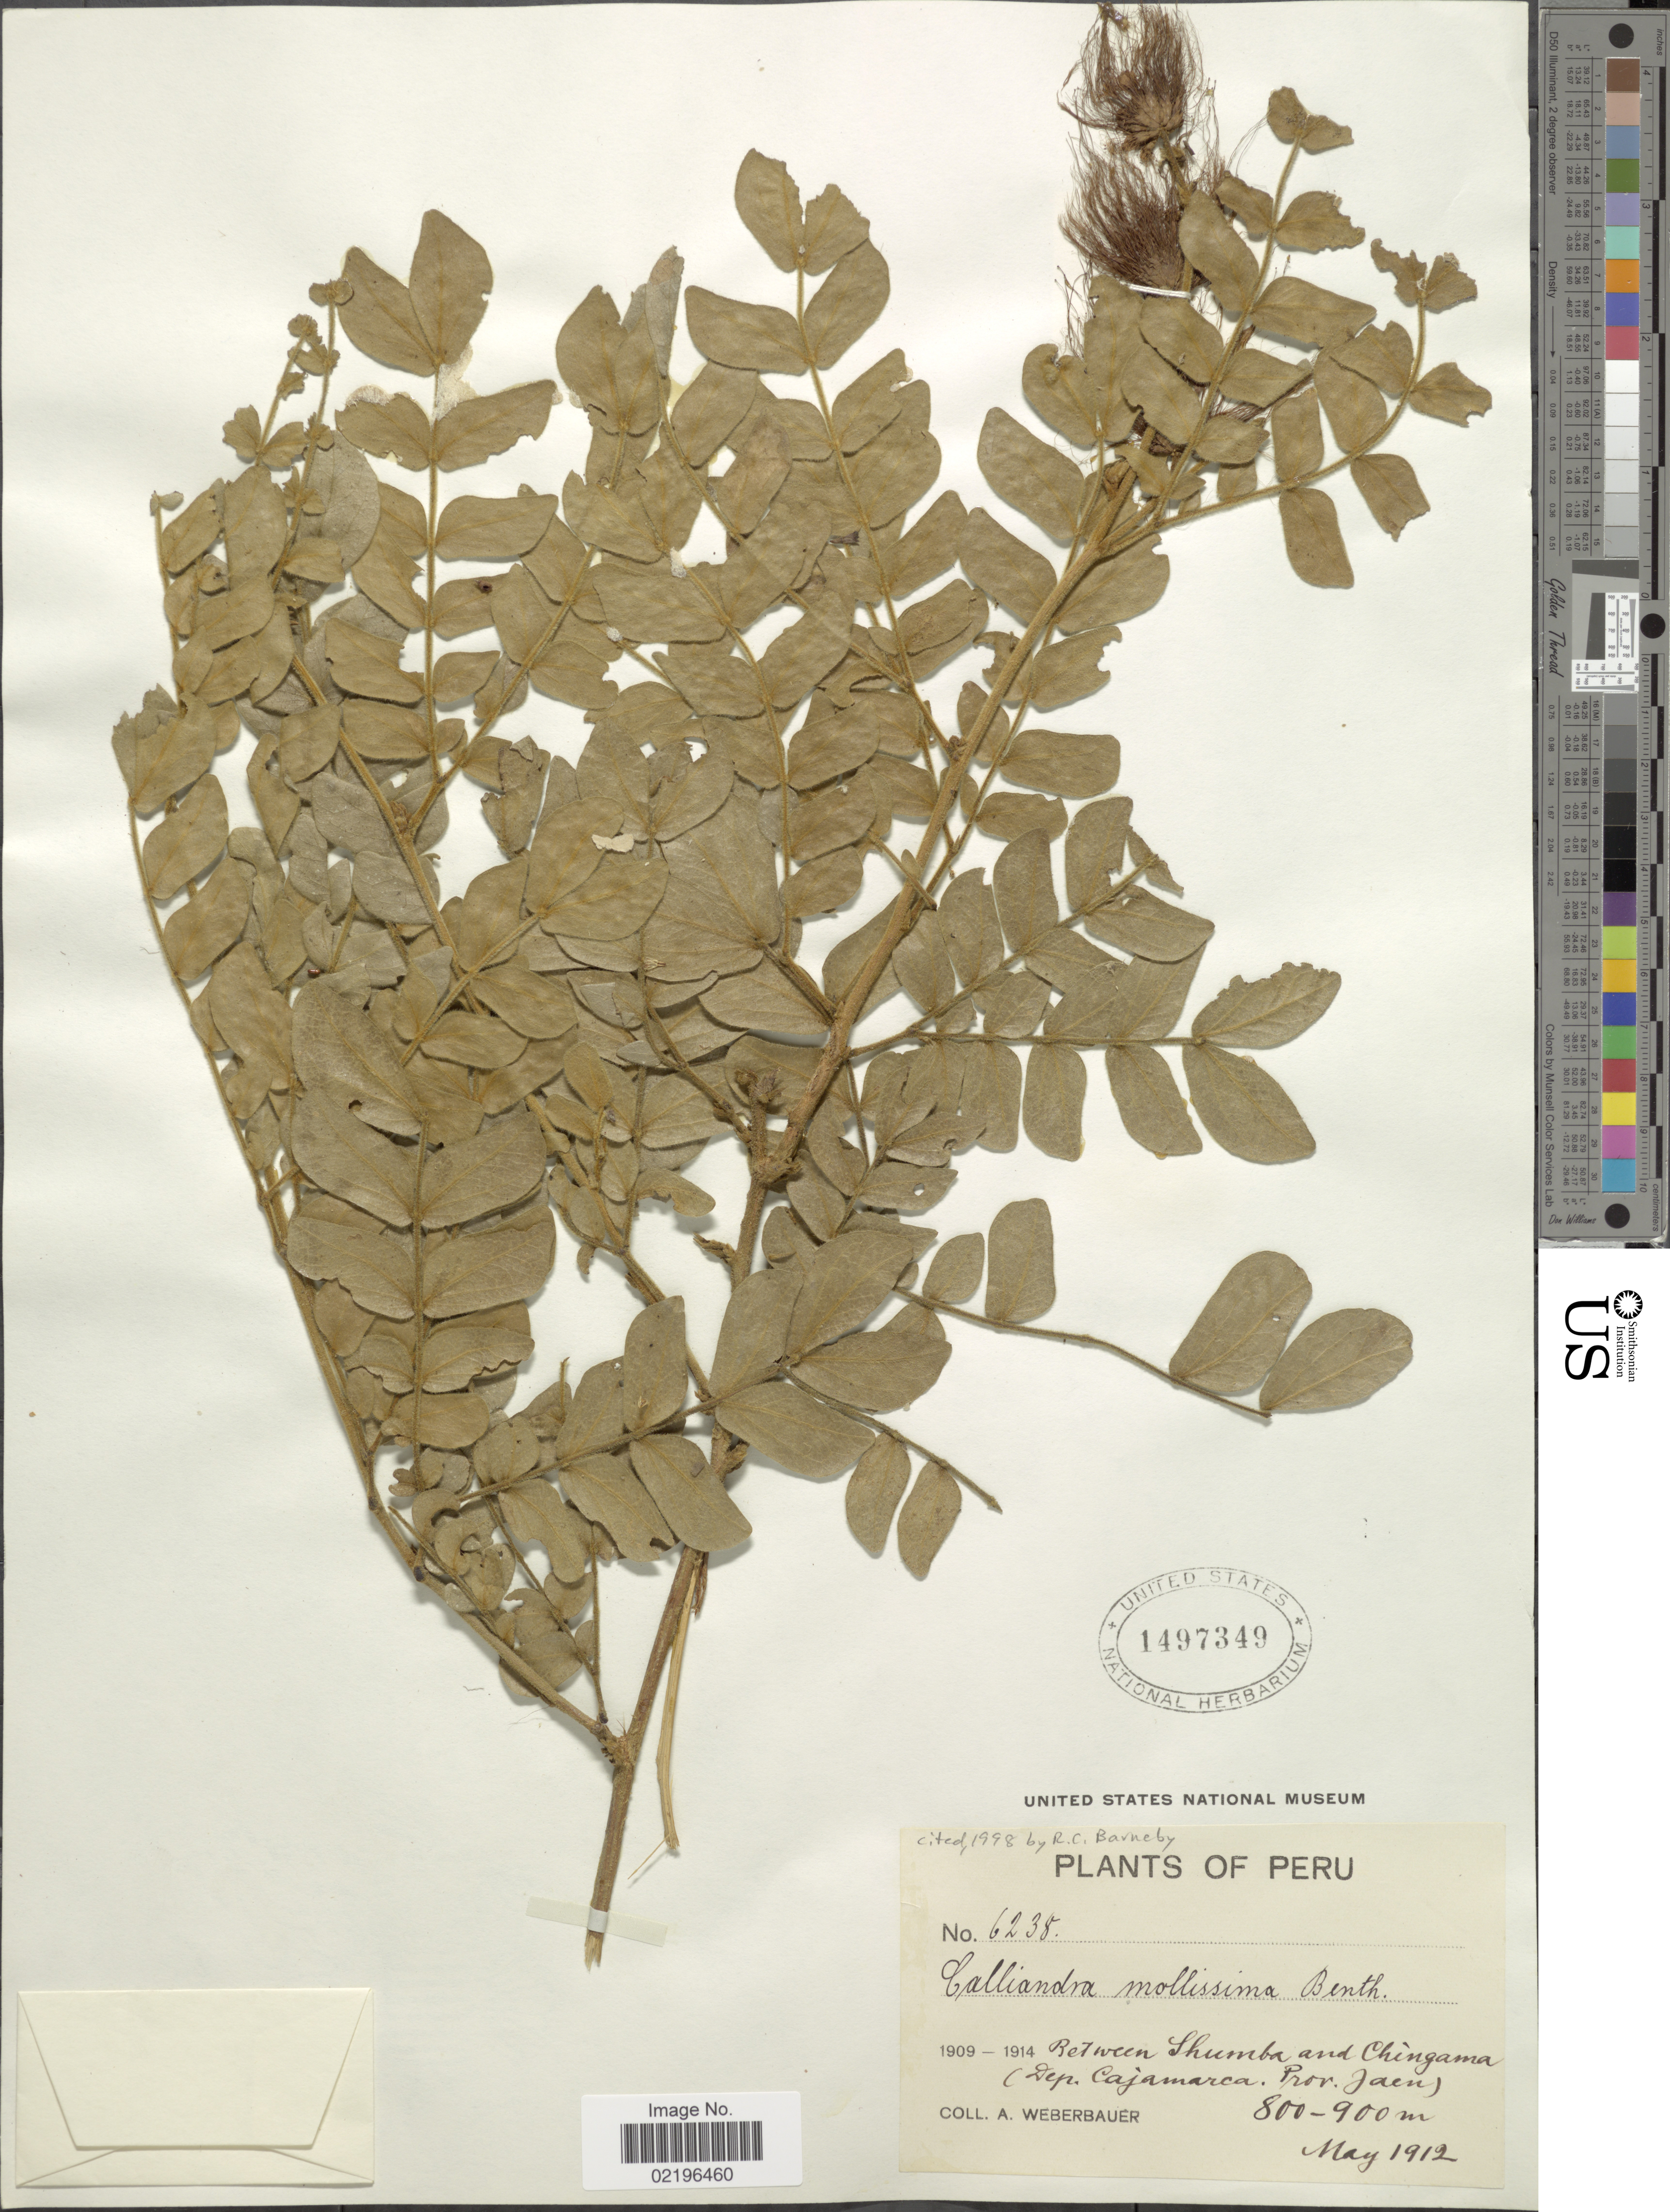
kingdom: Plantae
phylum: Tracheophyta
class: Magnoliopsida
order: Fabales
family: Fabaceae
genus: Calliandra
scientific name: Calliandra mollissima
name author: (Humb. & Bonpl. ex Willd.) Benth.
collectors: A. Weberbauer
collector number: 6238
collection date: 1912-05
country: Peru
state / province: Cajamarca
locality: Between Shumba and Chingama ( Dep. Cajamarca. Prov. Jaen)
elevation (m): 800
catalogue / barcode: US 1497349